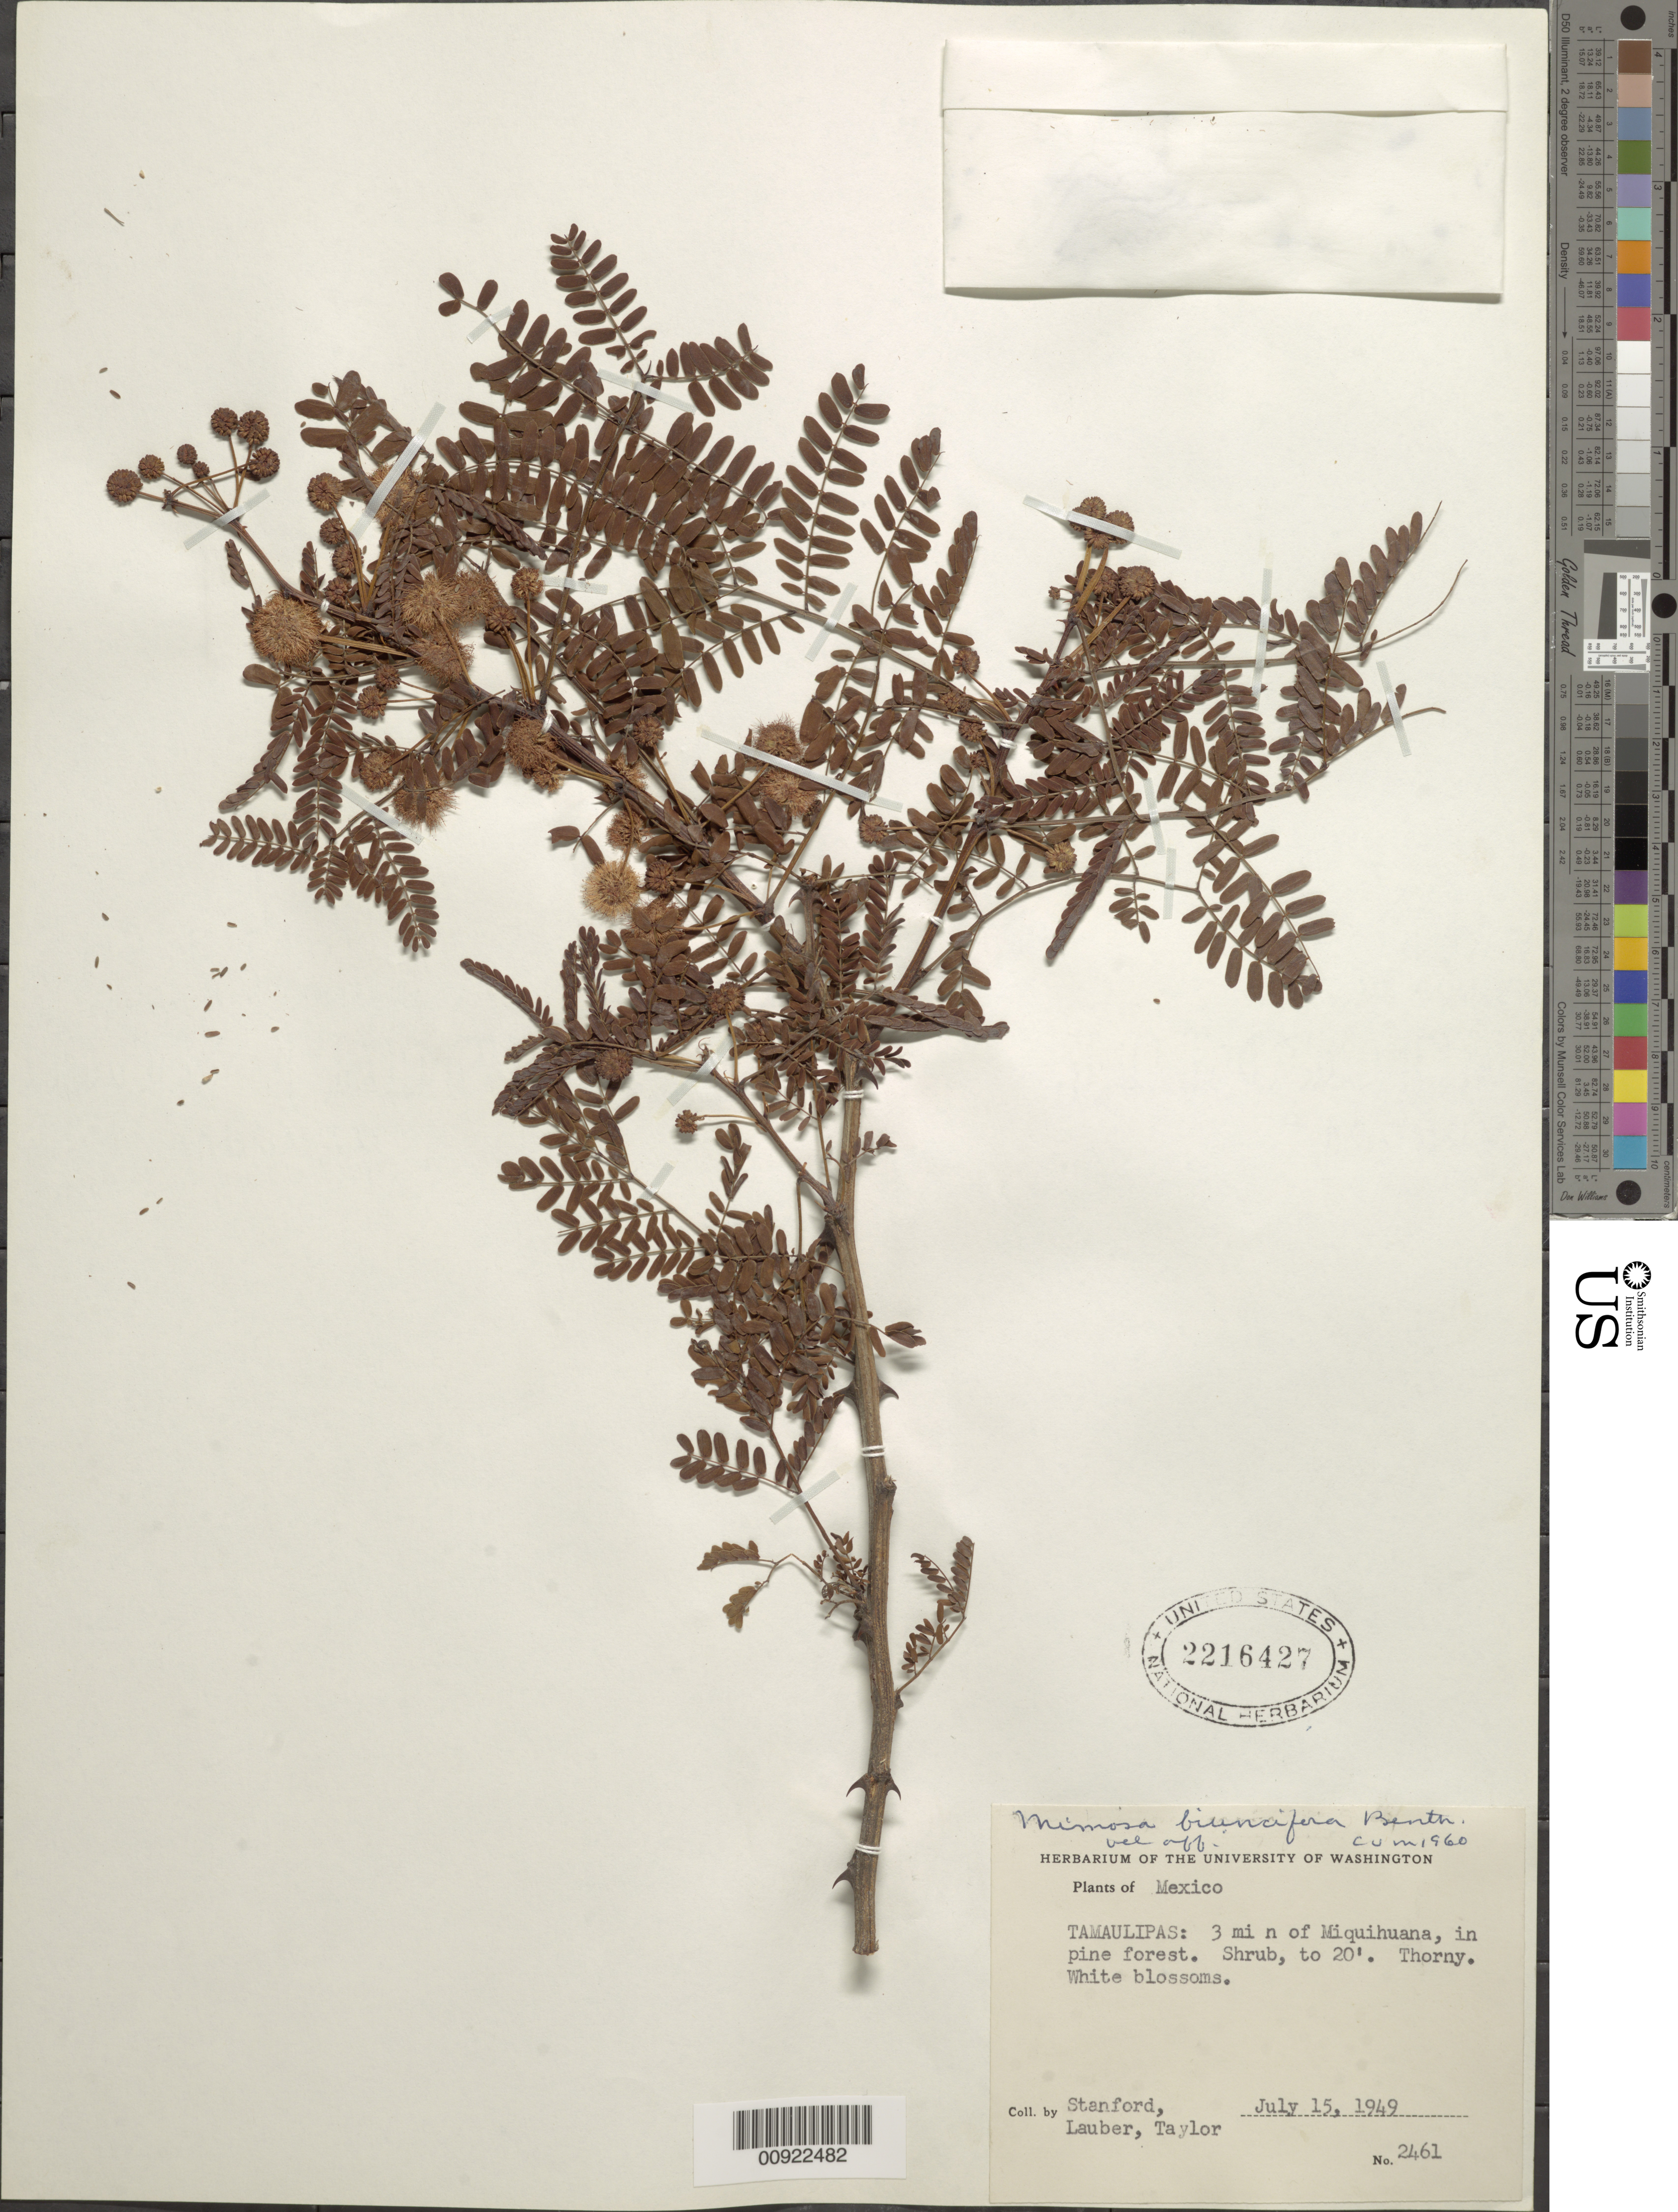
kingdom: Plantae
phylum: Tracheophyta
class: Magnoliopsida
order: Fabales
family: Fabaceae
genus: Mimosa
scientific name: Mimosa biuncifera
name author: Benth.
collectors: -. Stanford, Lauber, -- & -- Taylor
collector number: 2461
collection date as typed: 15 Jul 1949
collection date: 1949-07-15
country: Mexico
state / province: Tamaulipas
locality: Tamaulipas, 3 mi N of Miquihuana.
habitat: In pine forest.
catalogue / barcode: US 2216427